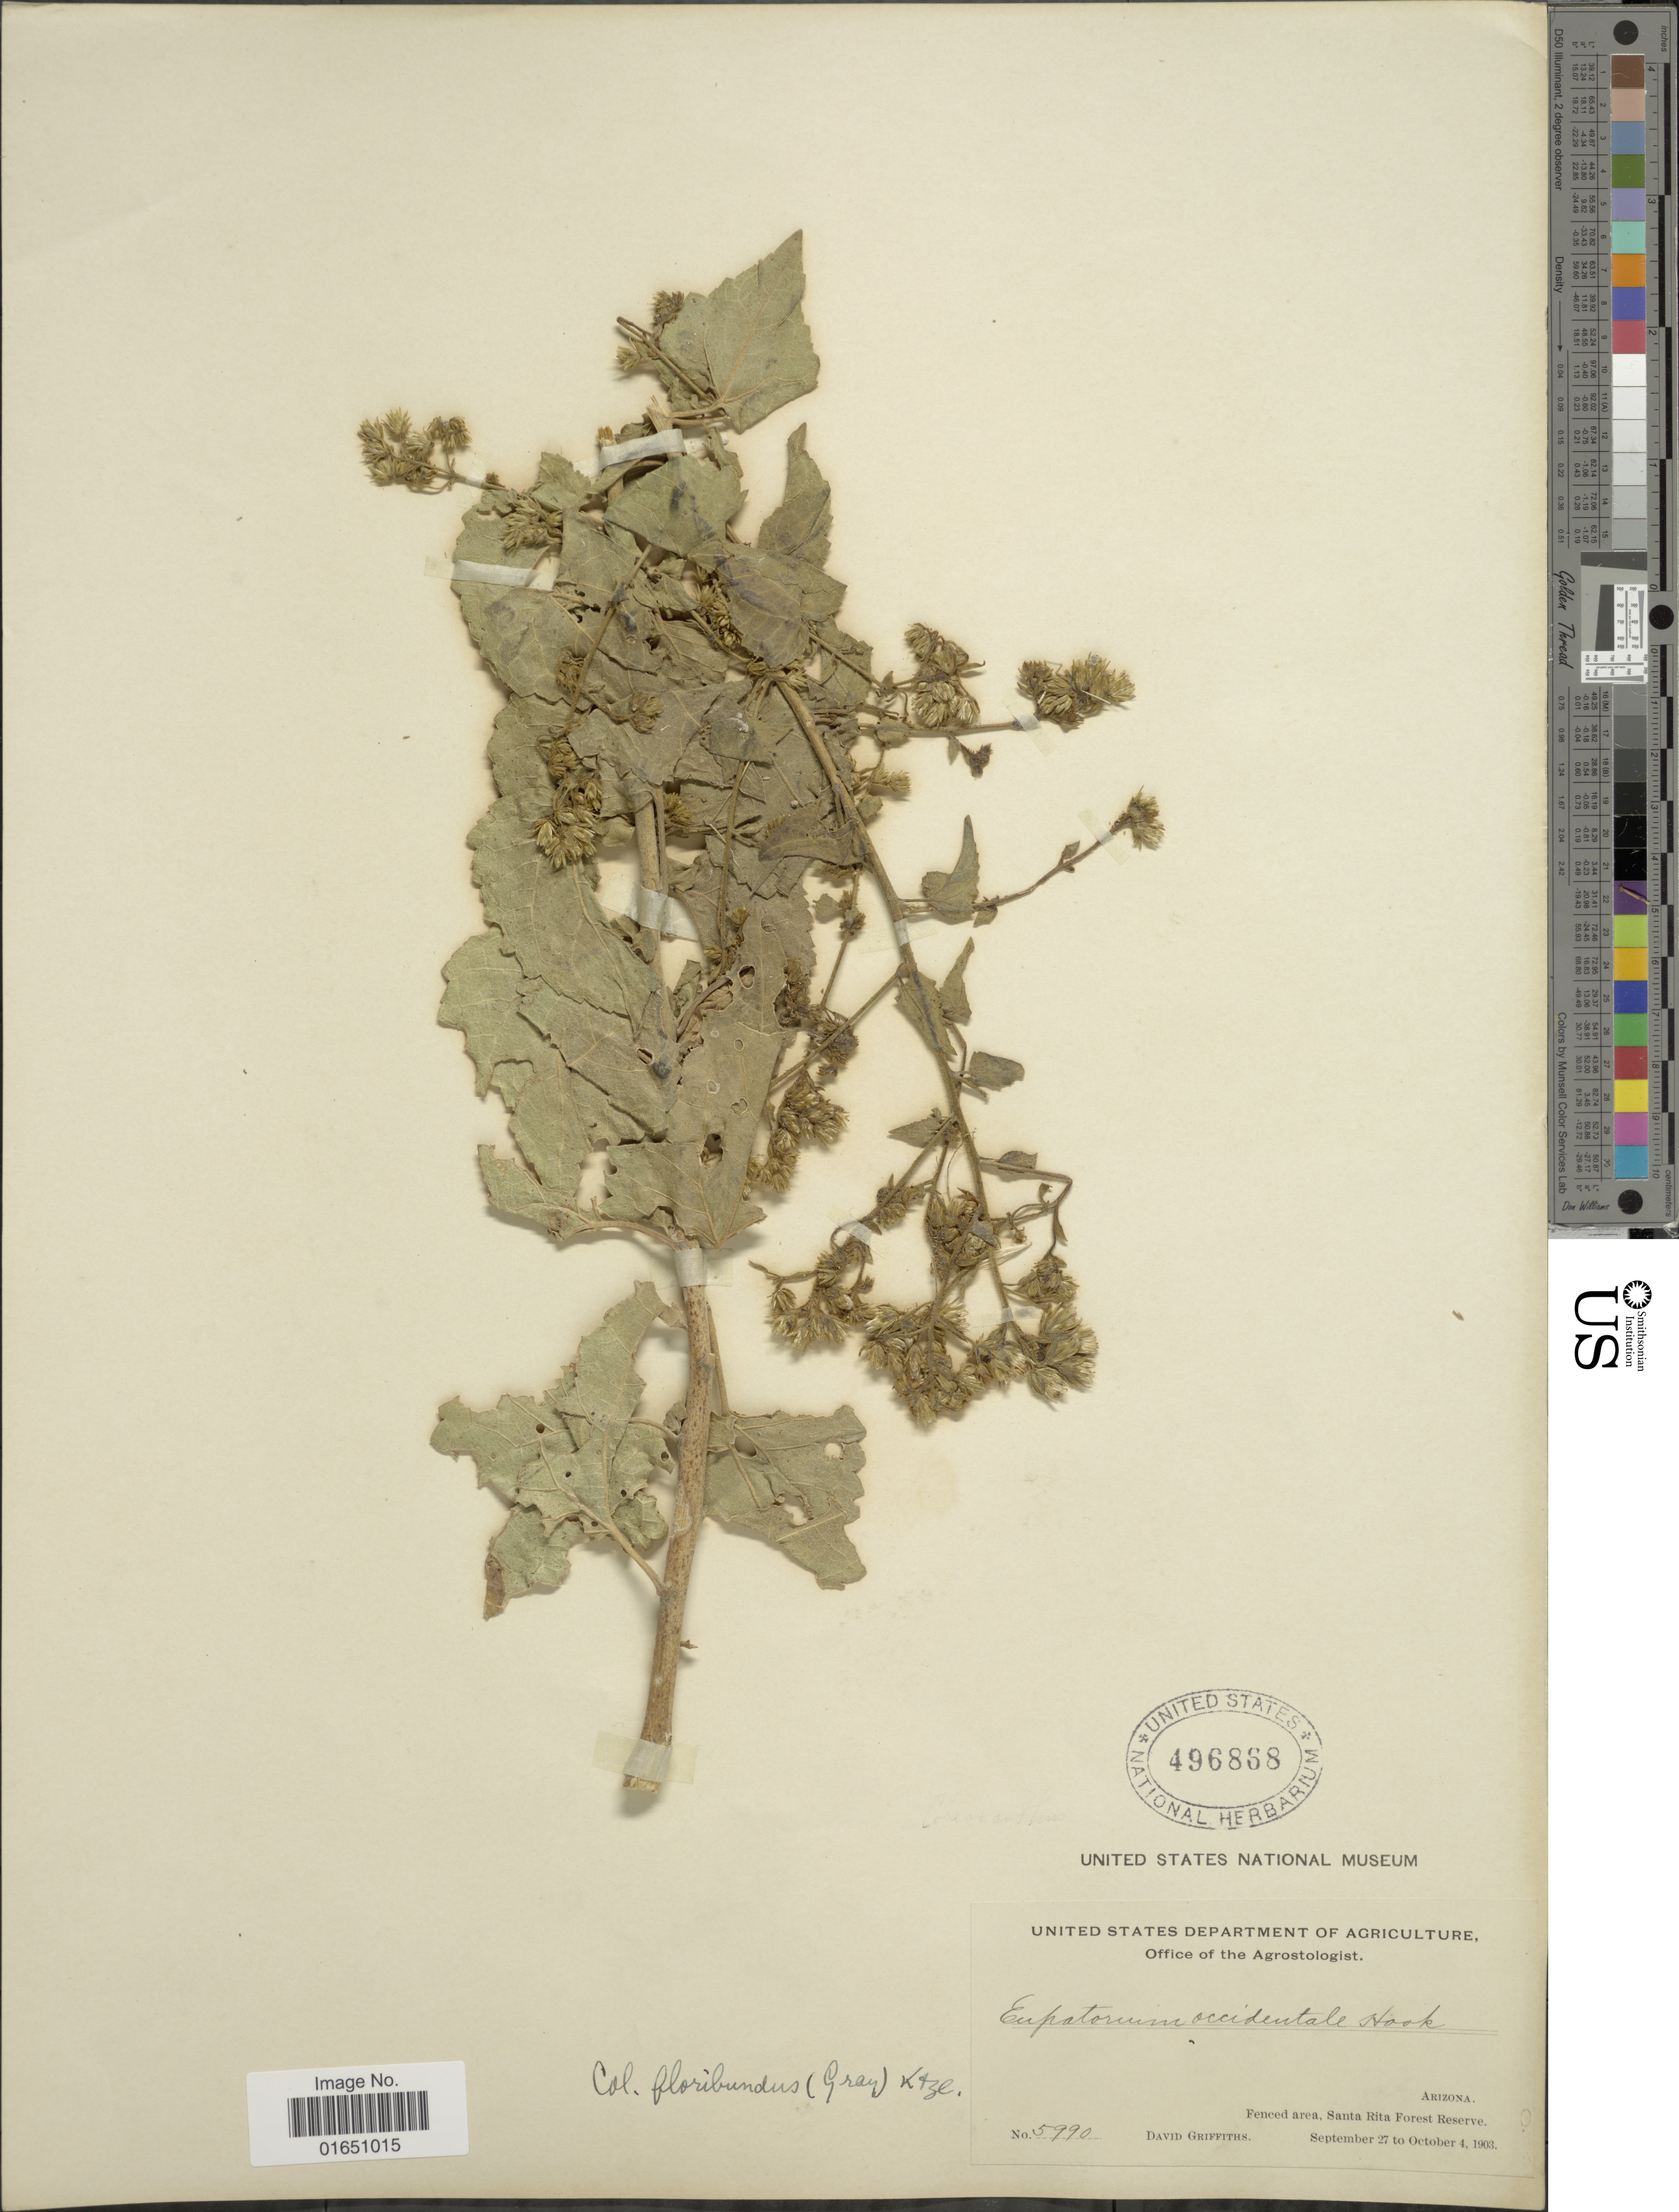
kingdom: Plantae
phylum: Tracheophyta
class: Magnoliopsida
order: Asterales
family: Asteraceae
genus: Brickellia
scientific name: Brickellia floribunda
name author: A. Gray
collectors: D. Griffiths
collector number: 5990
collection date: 1903-09-27/1903-10-04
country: United States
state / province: Arizona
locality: Feneed area, Santa Rita Forest Reserve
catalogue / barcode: US 496868